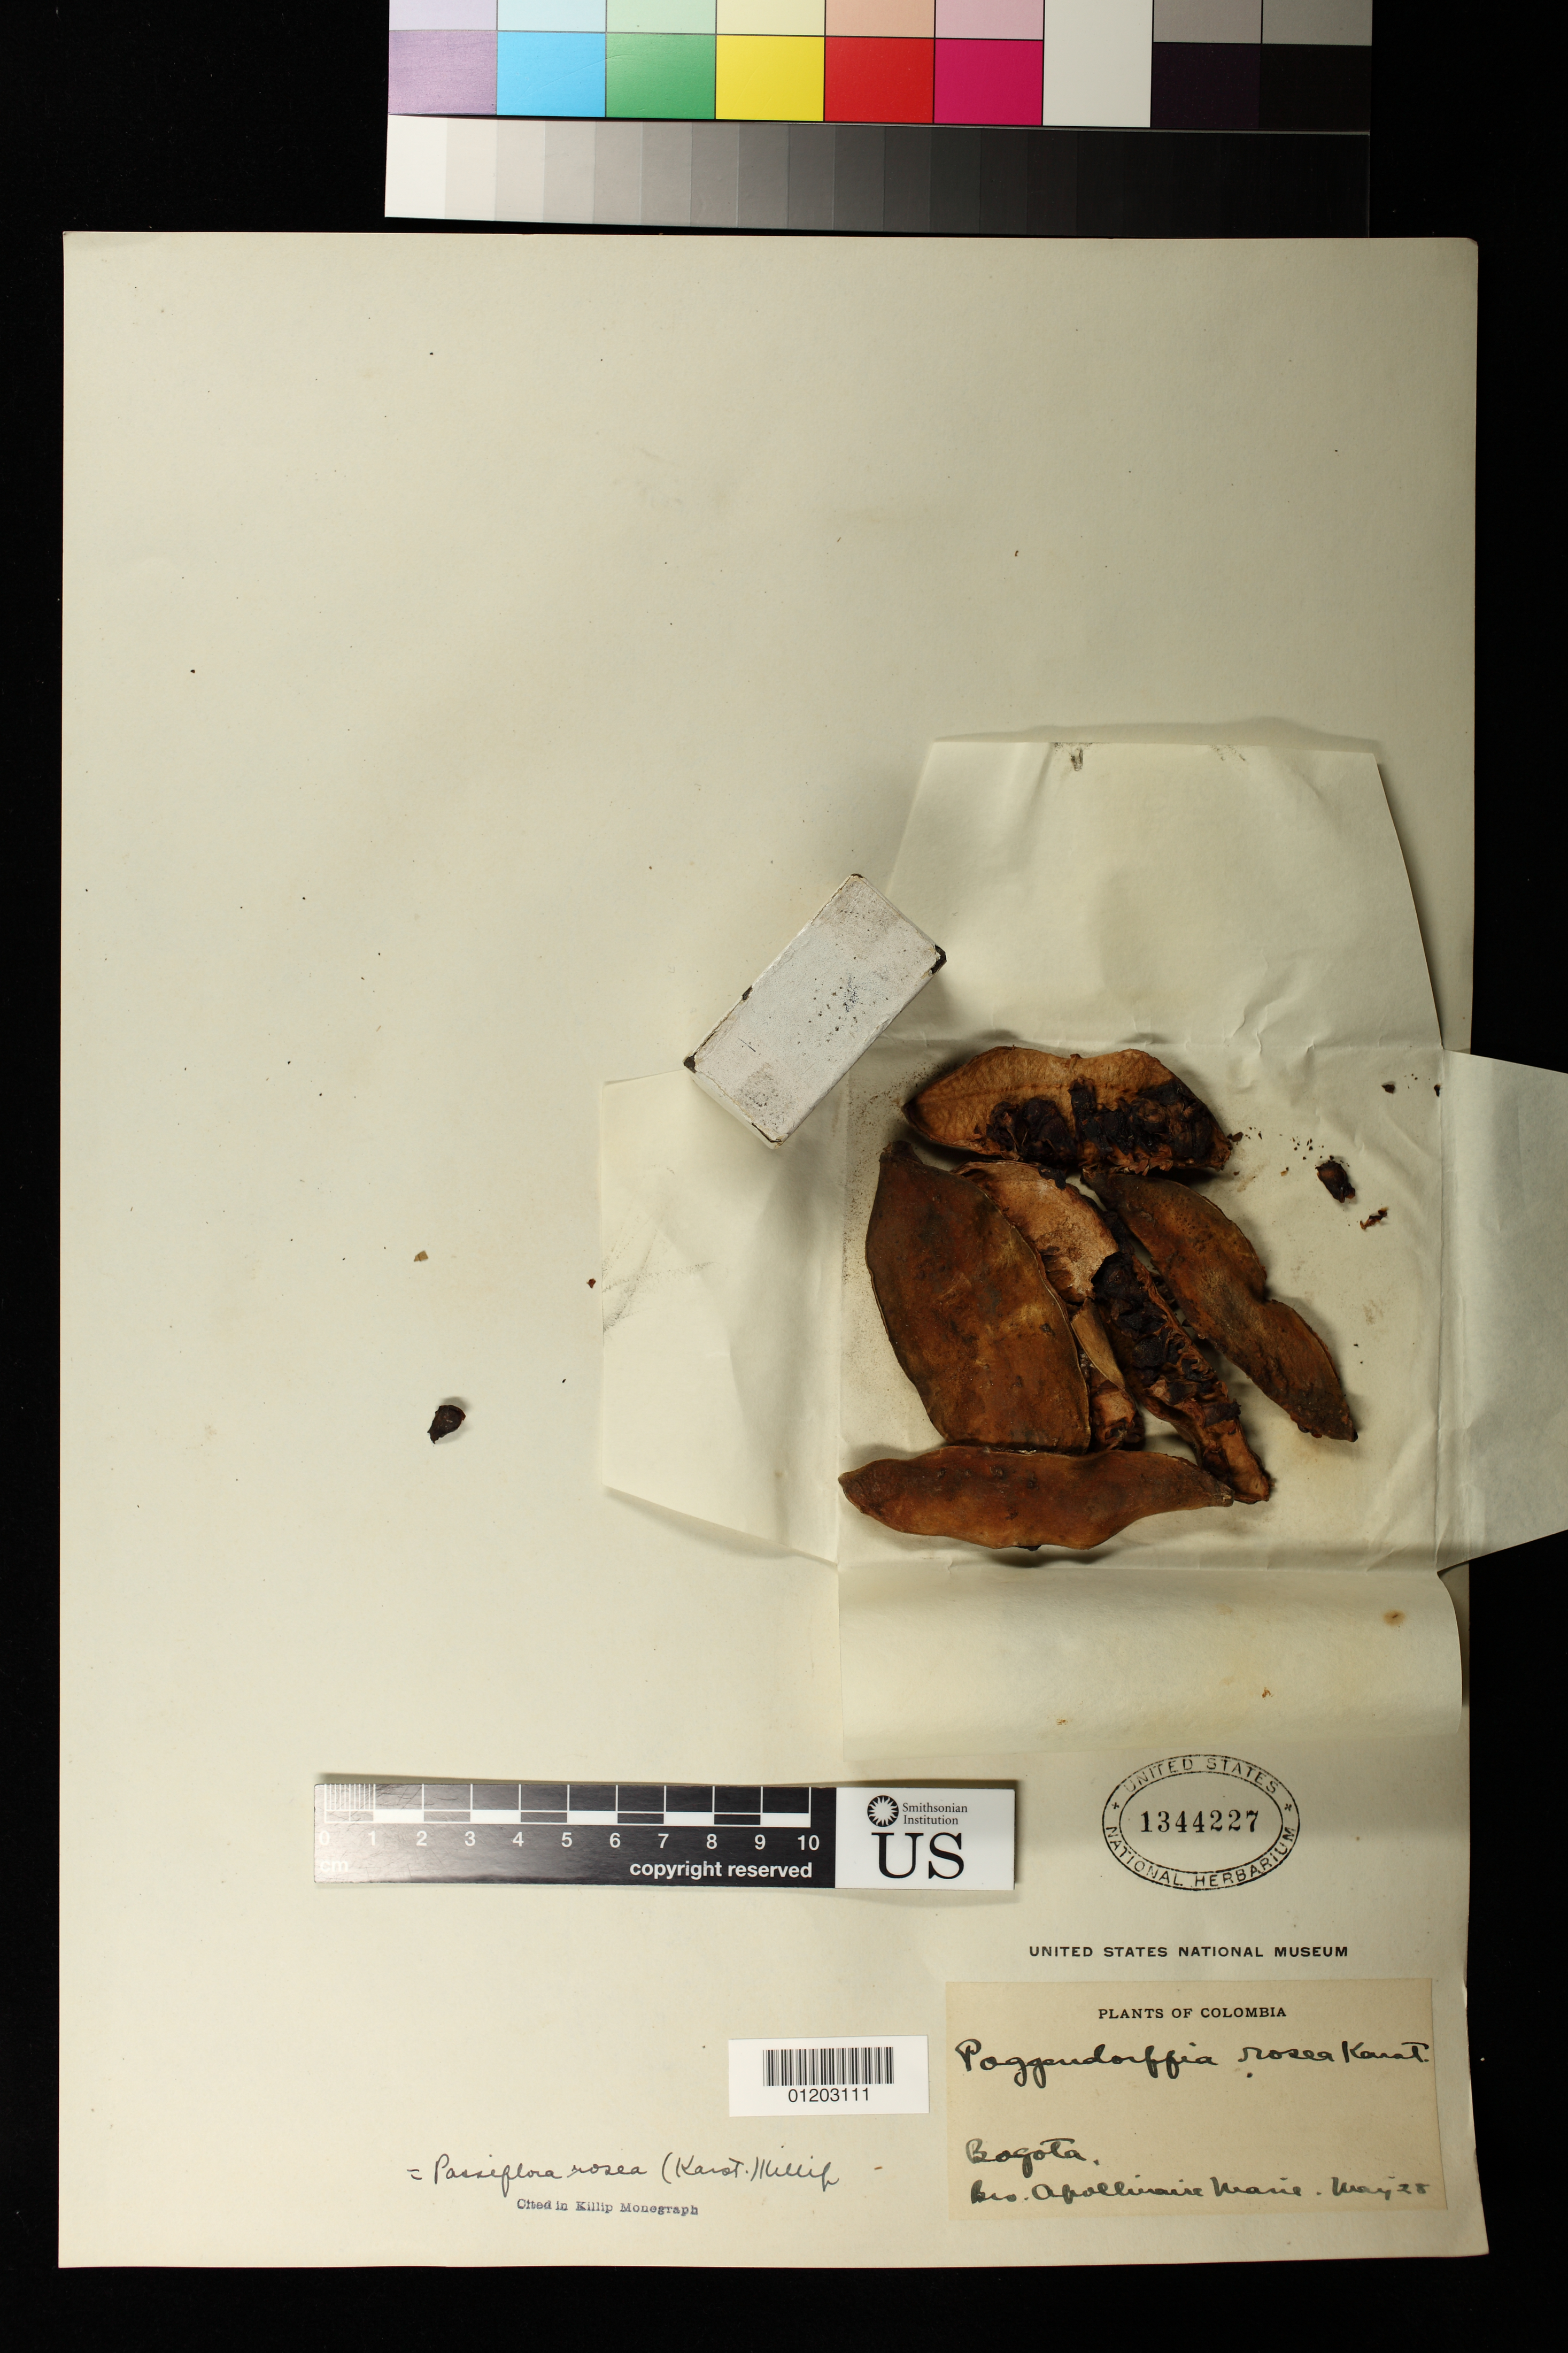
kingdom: Plantae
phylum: Tracheophyta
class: Magnoliopsida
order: Malpighiales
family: Passifloraceae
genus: Passiflora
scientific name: Passiflora x rosea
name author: (H. Karst.) Killip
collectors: Bro. Apollinaire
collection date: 1928-05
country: Colombia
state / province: Bogota D.C.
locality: Bogota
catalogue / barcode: US 1344227